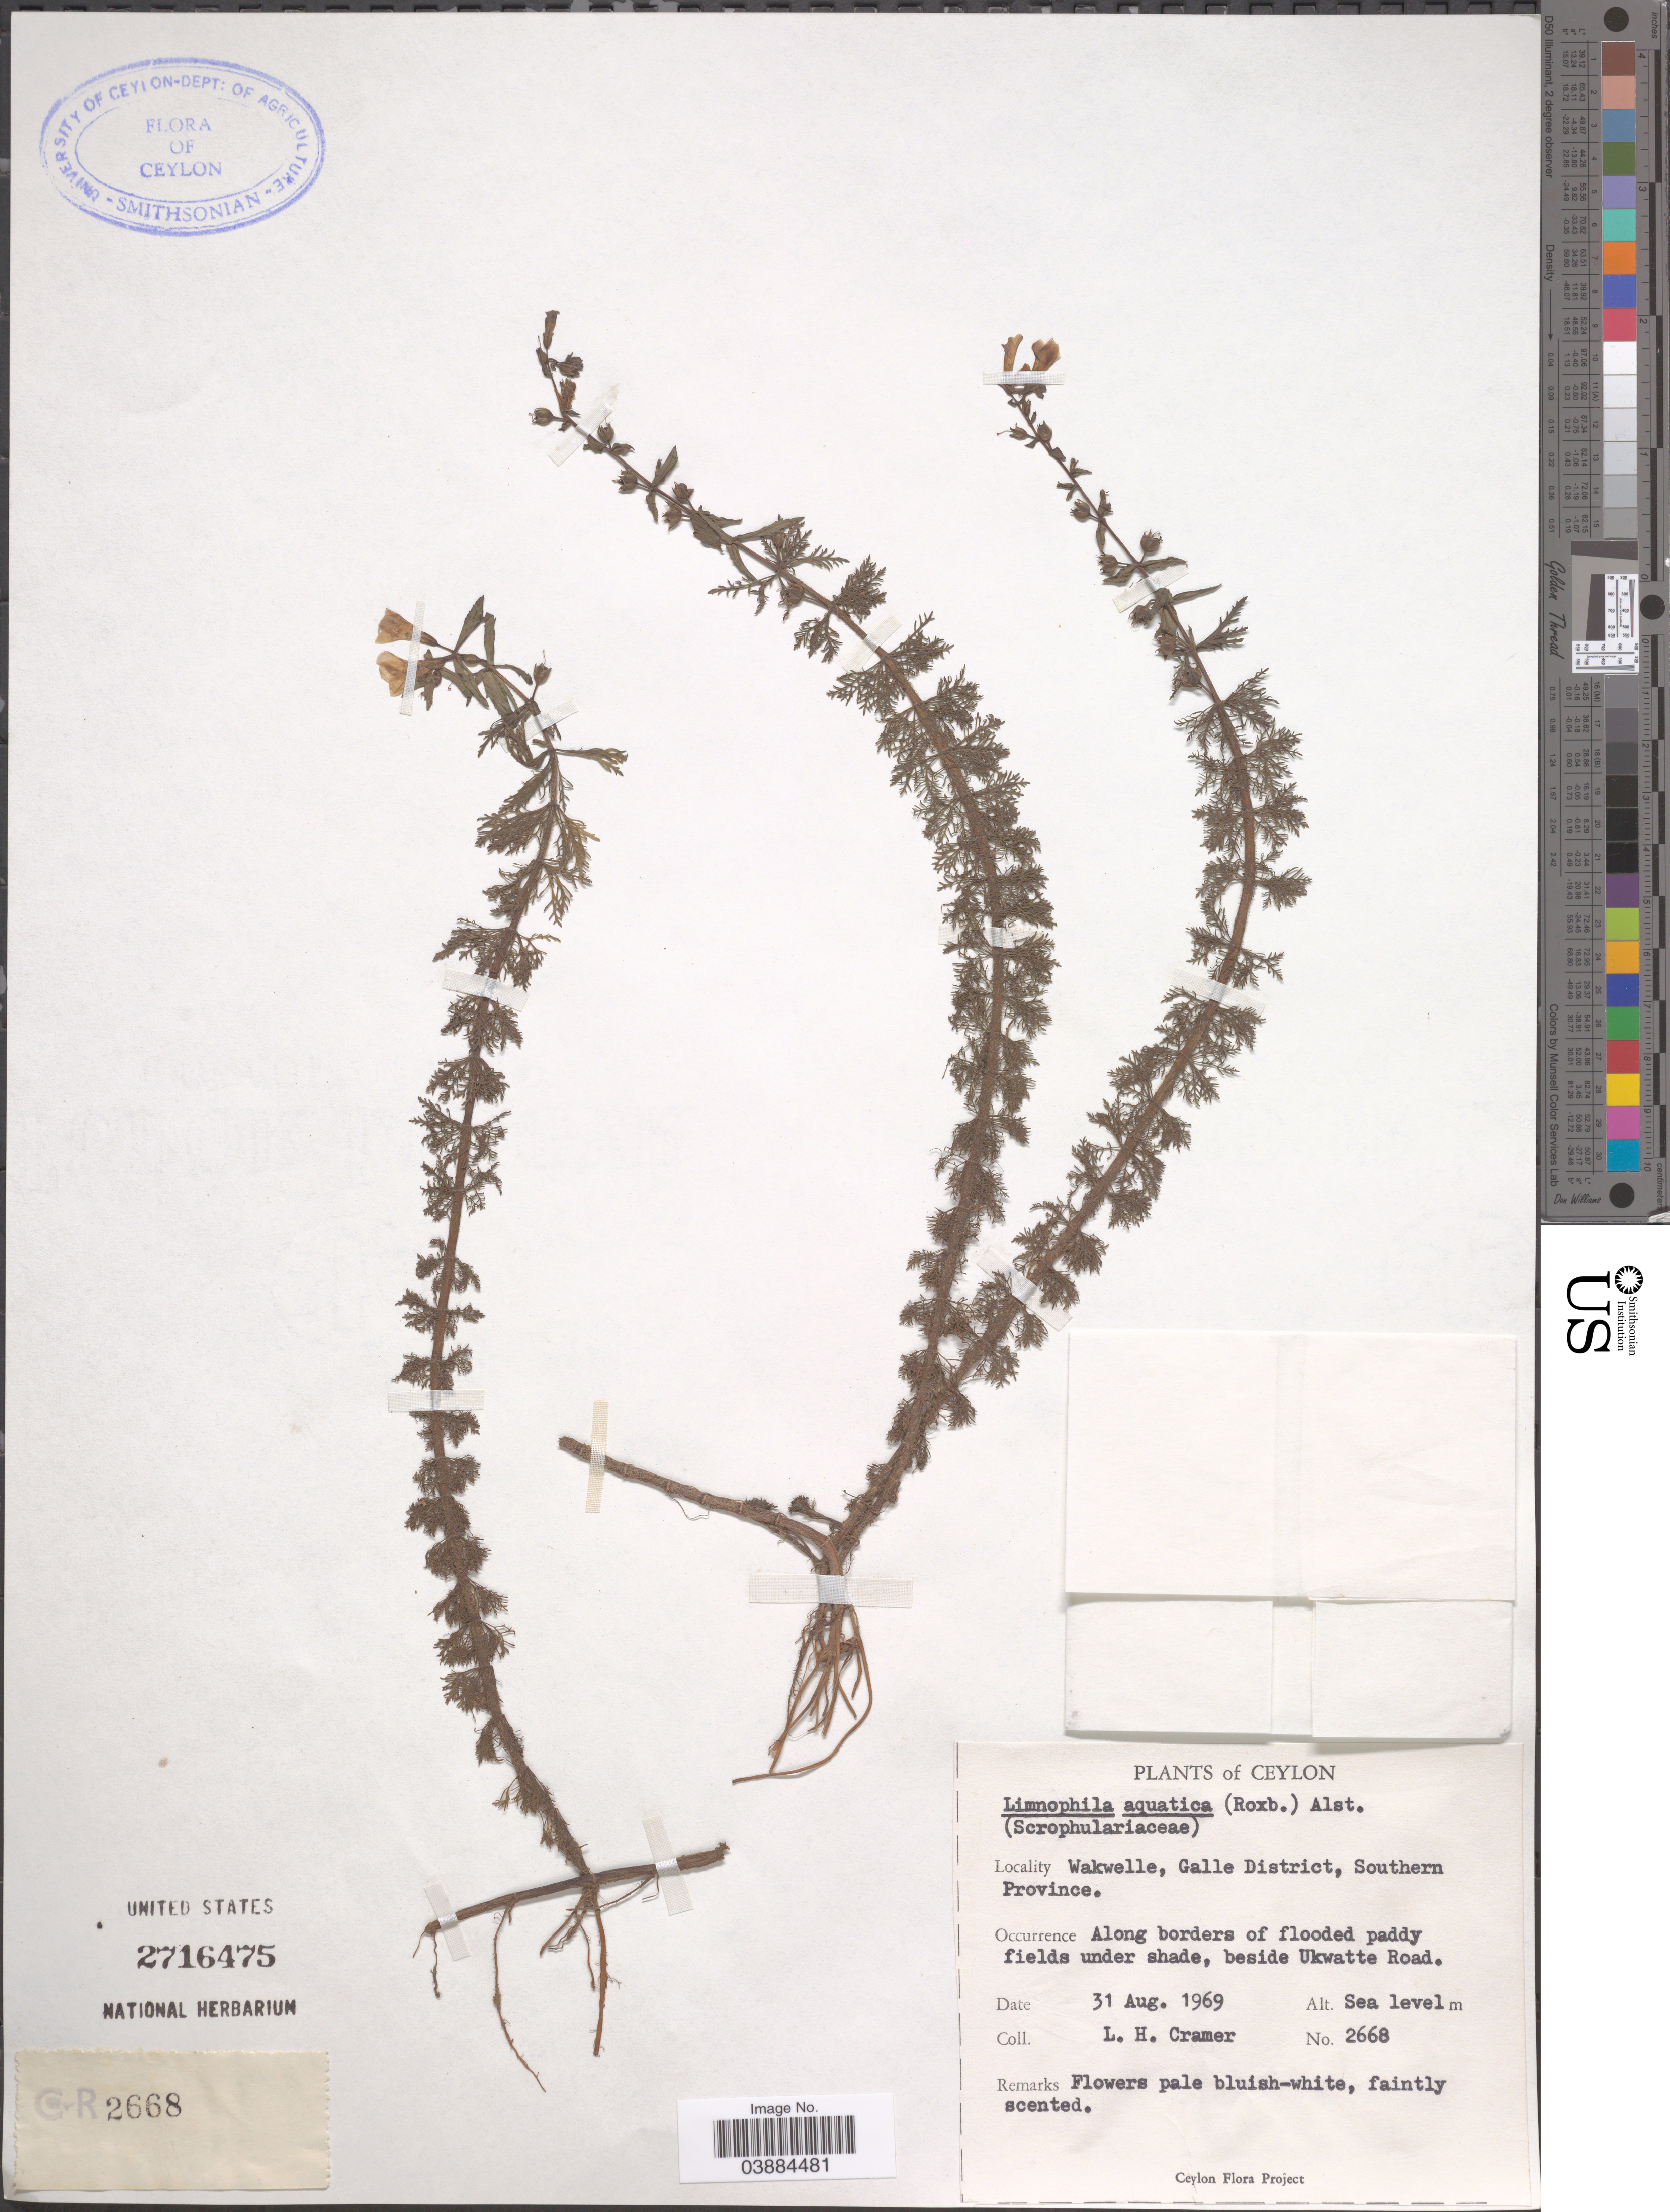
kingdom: Plantae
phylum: Tracheophyta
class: Magnoliopsida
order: Lamiales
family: Plantaginaceae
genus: Limnophila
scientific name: Limnophila aquatica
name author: (Willd.) Santapau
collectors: L. H. Cramer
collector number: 2668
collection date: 1969-08-31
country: Sri Lanka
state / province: Southern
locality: Ceylon. Wakwelle, Galle District. Along borders of flooded paddy fields under shade, beside Ukwatte Road.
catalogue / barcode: US 2716475